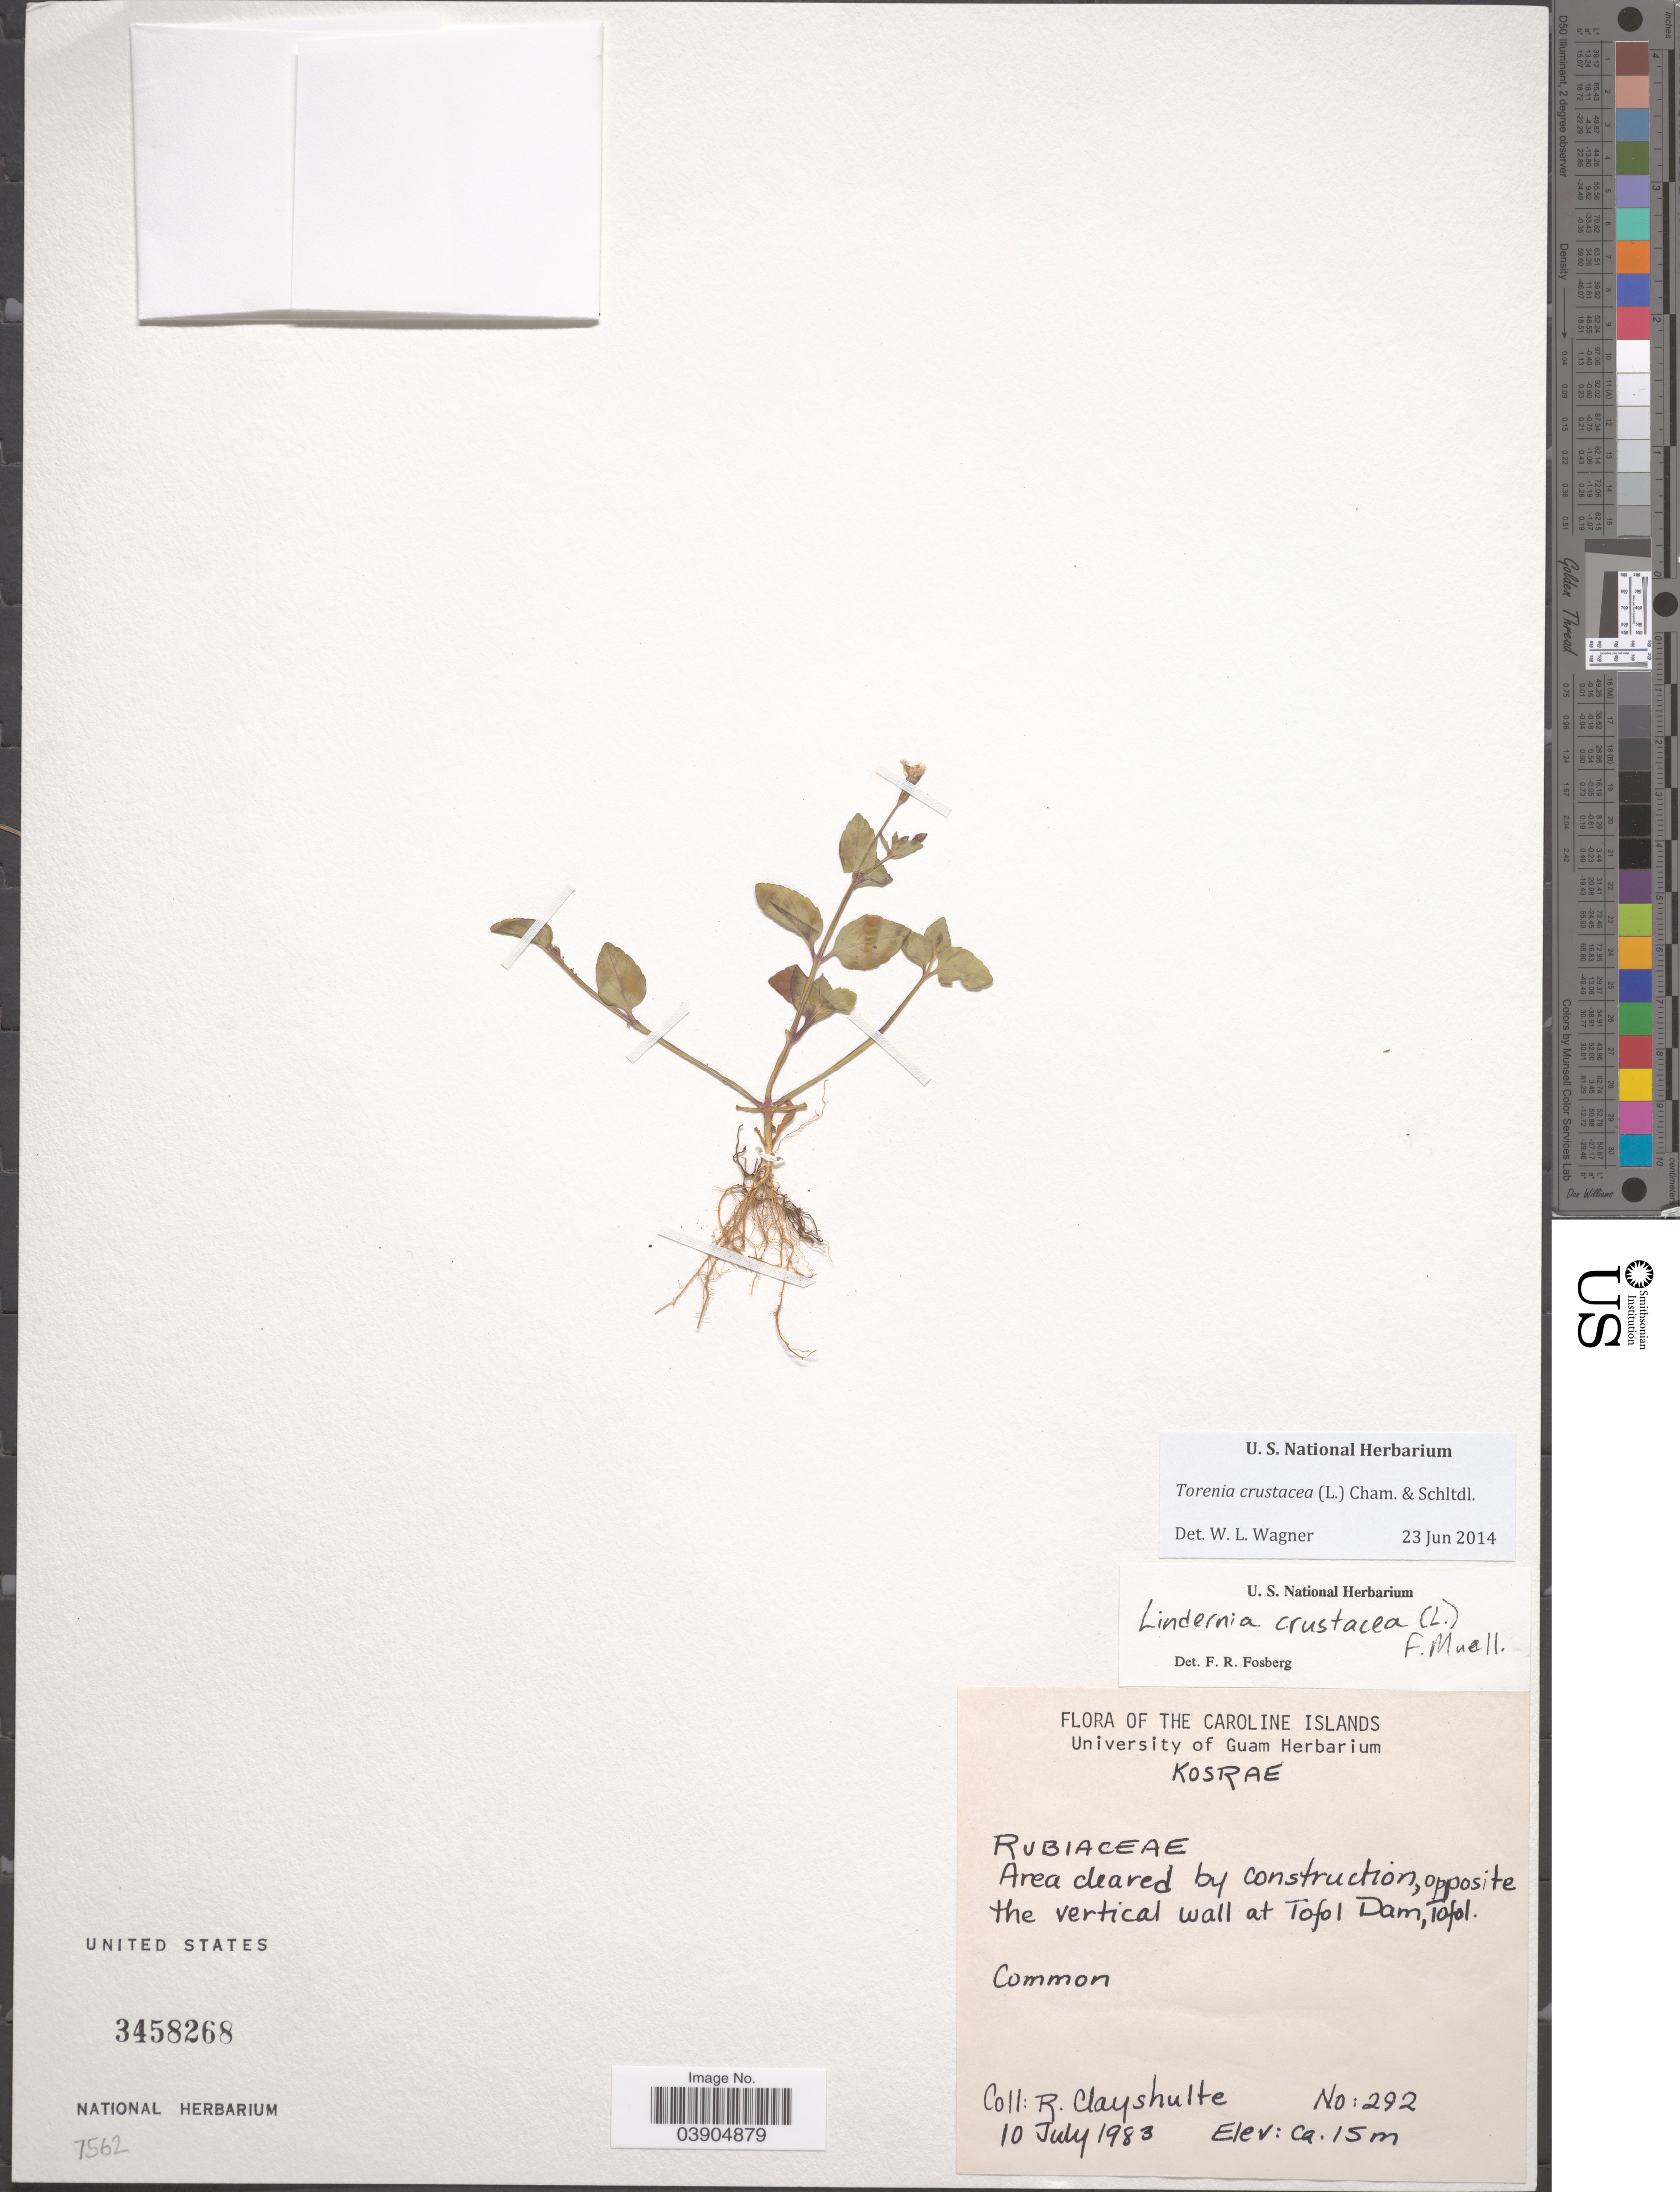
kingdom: Plantae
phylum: Tracheophyta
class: Magnoliopsida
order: Lamiales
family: Linderniaceae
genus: Lindernia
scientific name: Lindernia crustacea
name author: (L.) F. Muell.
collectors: R. Clayshulte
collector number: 292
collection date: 1983-07-10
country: Micronesia, Federated States of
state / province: Kosrae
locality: The Caroline Islands. Opposite the vertical wall at Tofol Dam, Tofol.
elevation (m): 15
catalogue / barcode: US 3458268